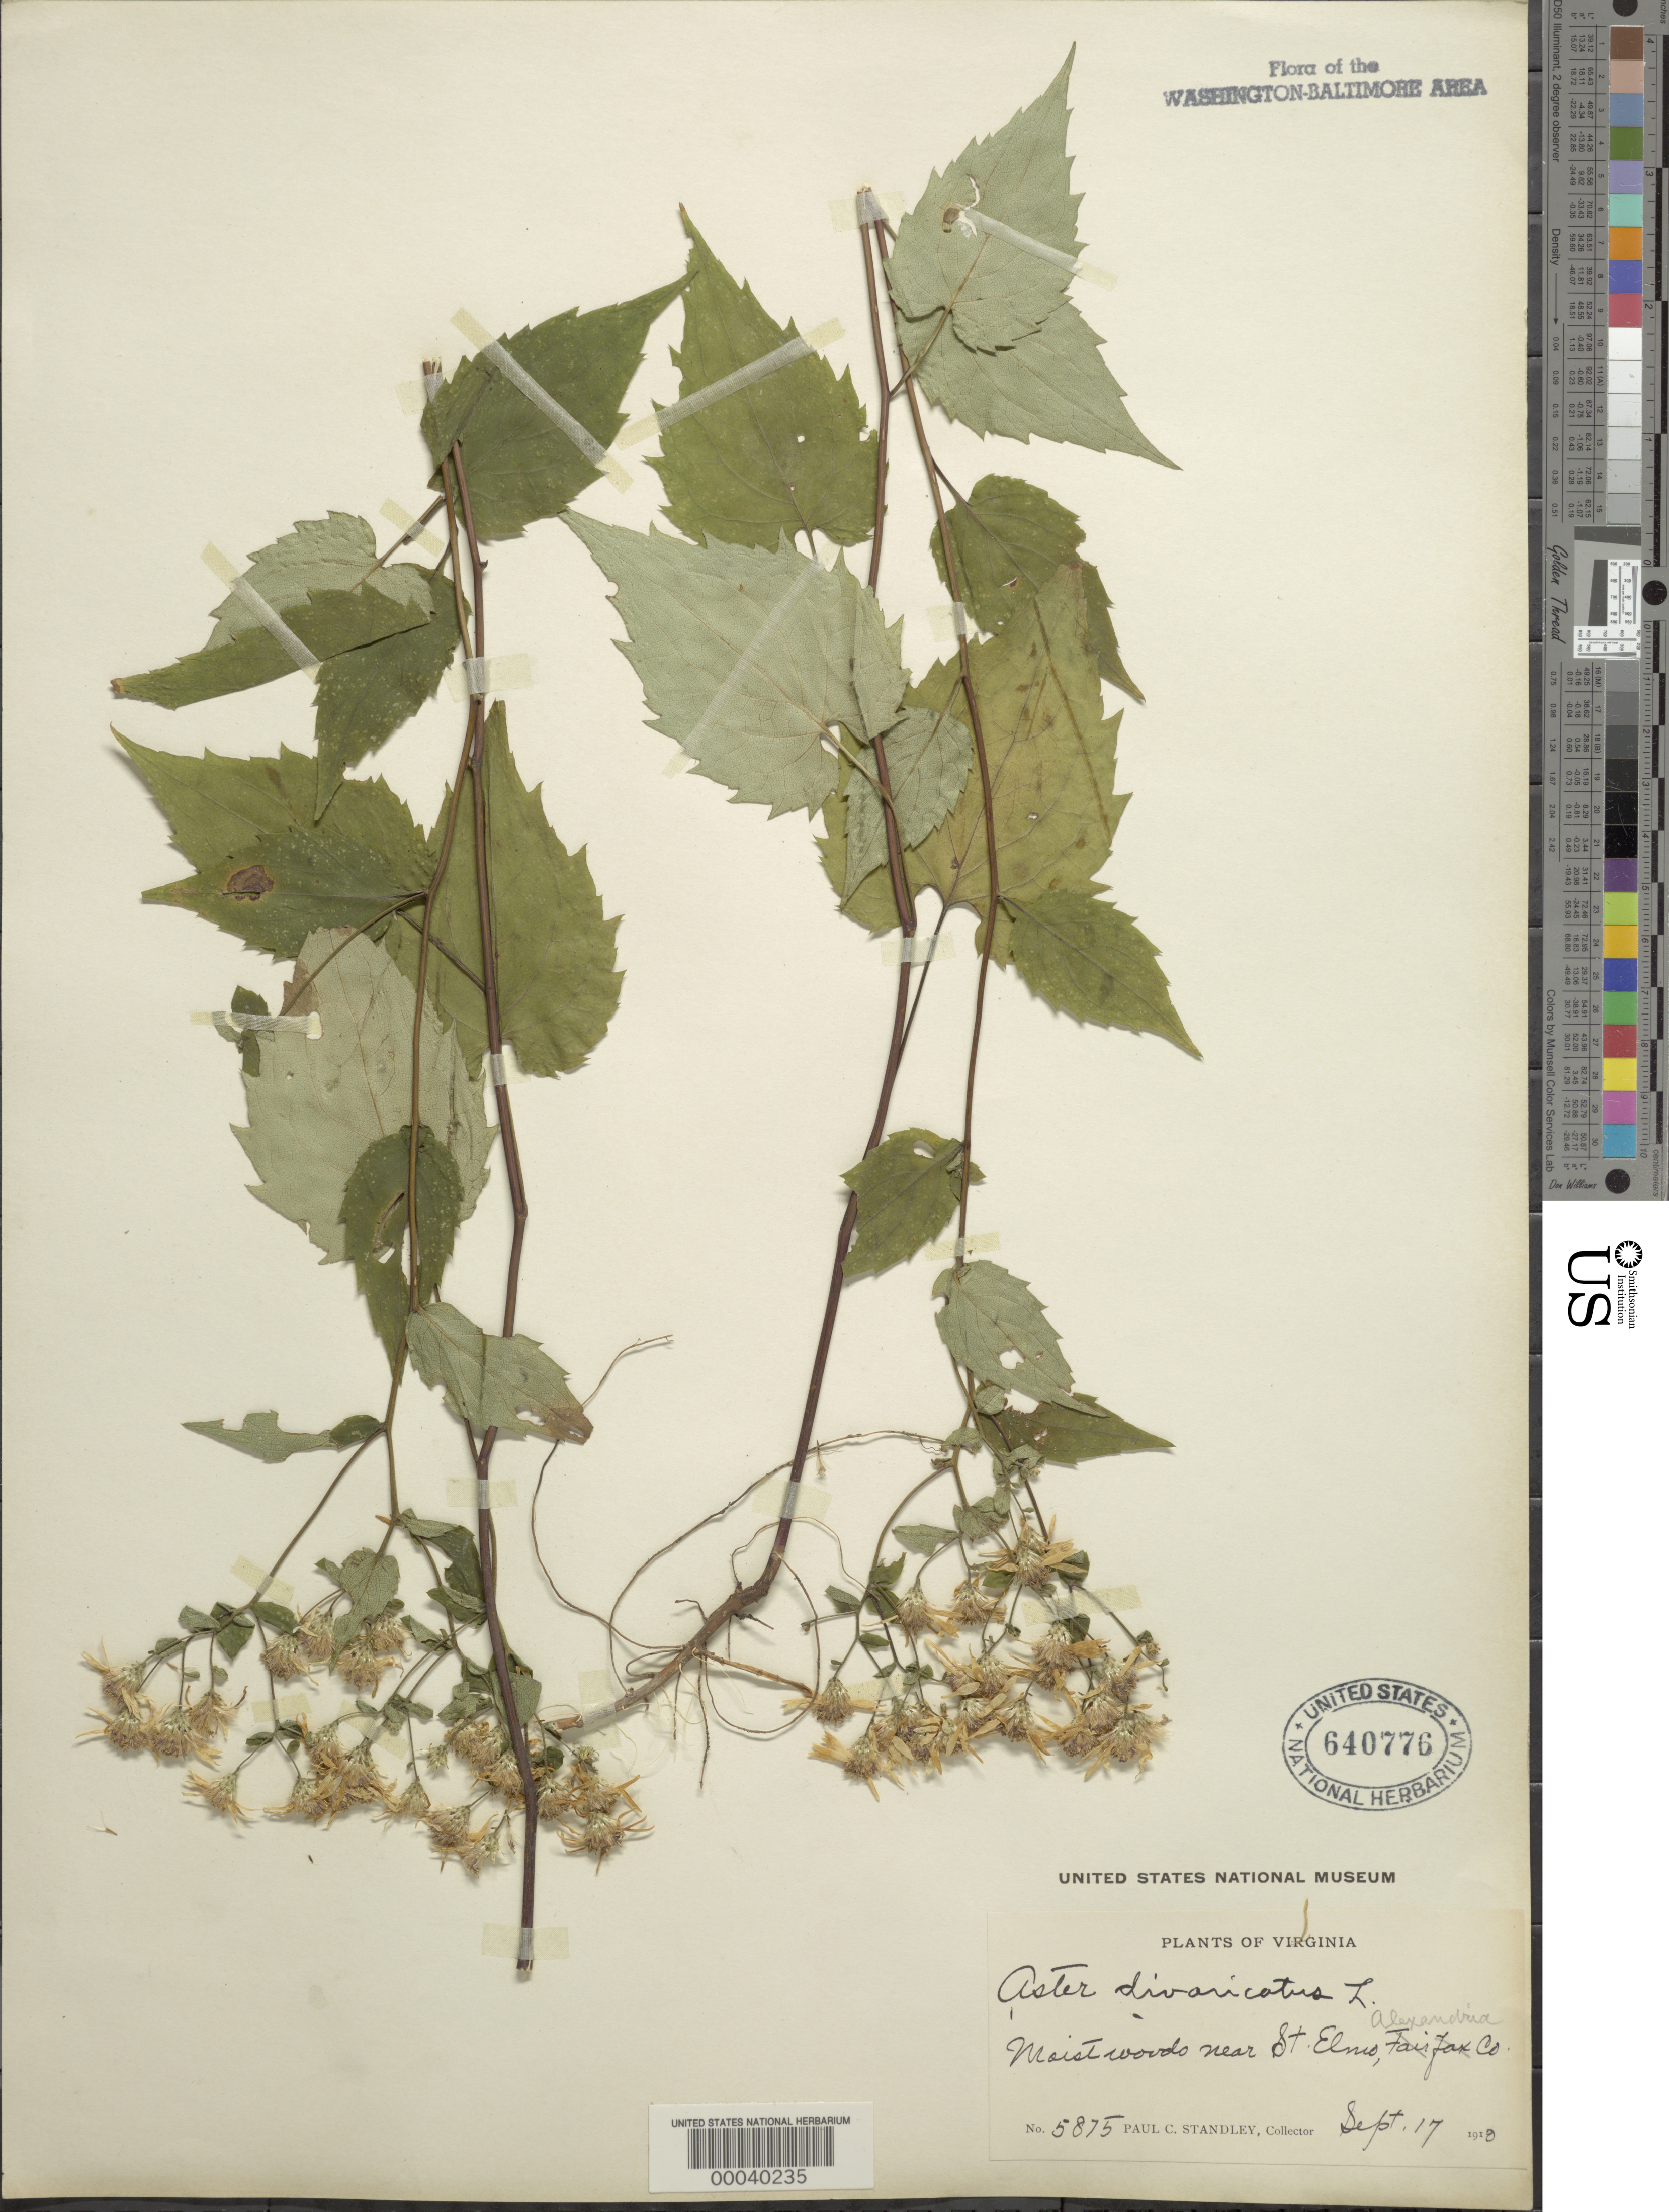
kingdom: Plantae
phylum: Tracheophyta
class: Magnoliopsida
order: Asterales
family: Asteraceae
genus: Eurybia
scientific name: Eurybia divaricata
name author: (L.) G.L. Nesom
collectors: H. A. Allard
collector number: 5875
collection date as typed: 17 Sep 1910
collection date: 1910-09-17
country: United States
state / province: Virginia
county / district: Fairfax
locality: Near St Elmo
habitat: Moist woods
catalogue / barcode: US 640776